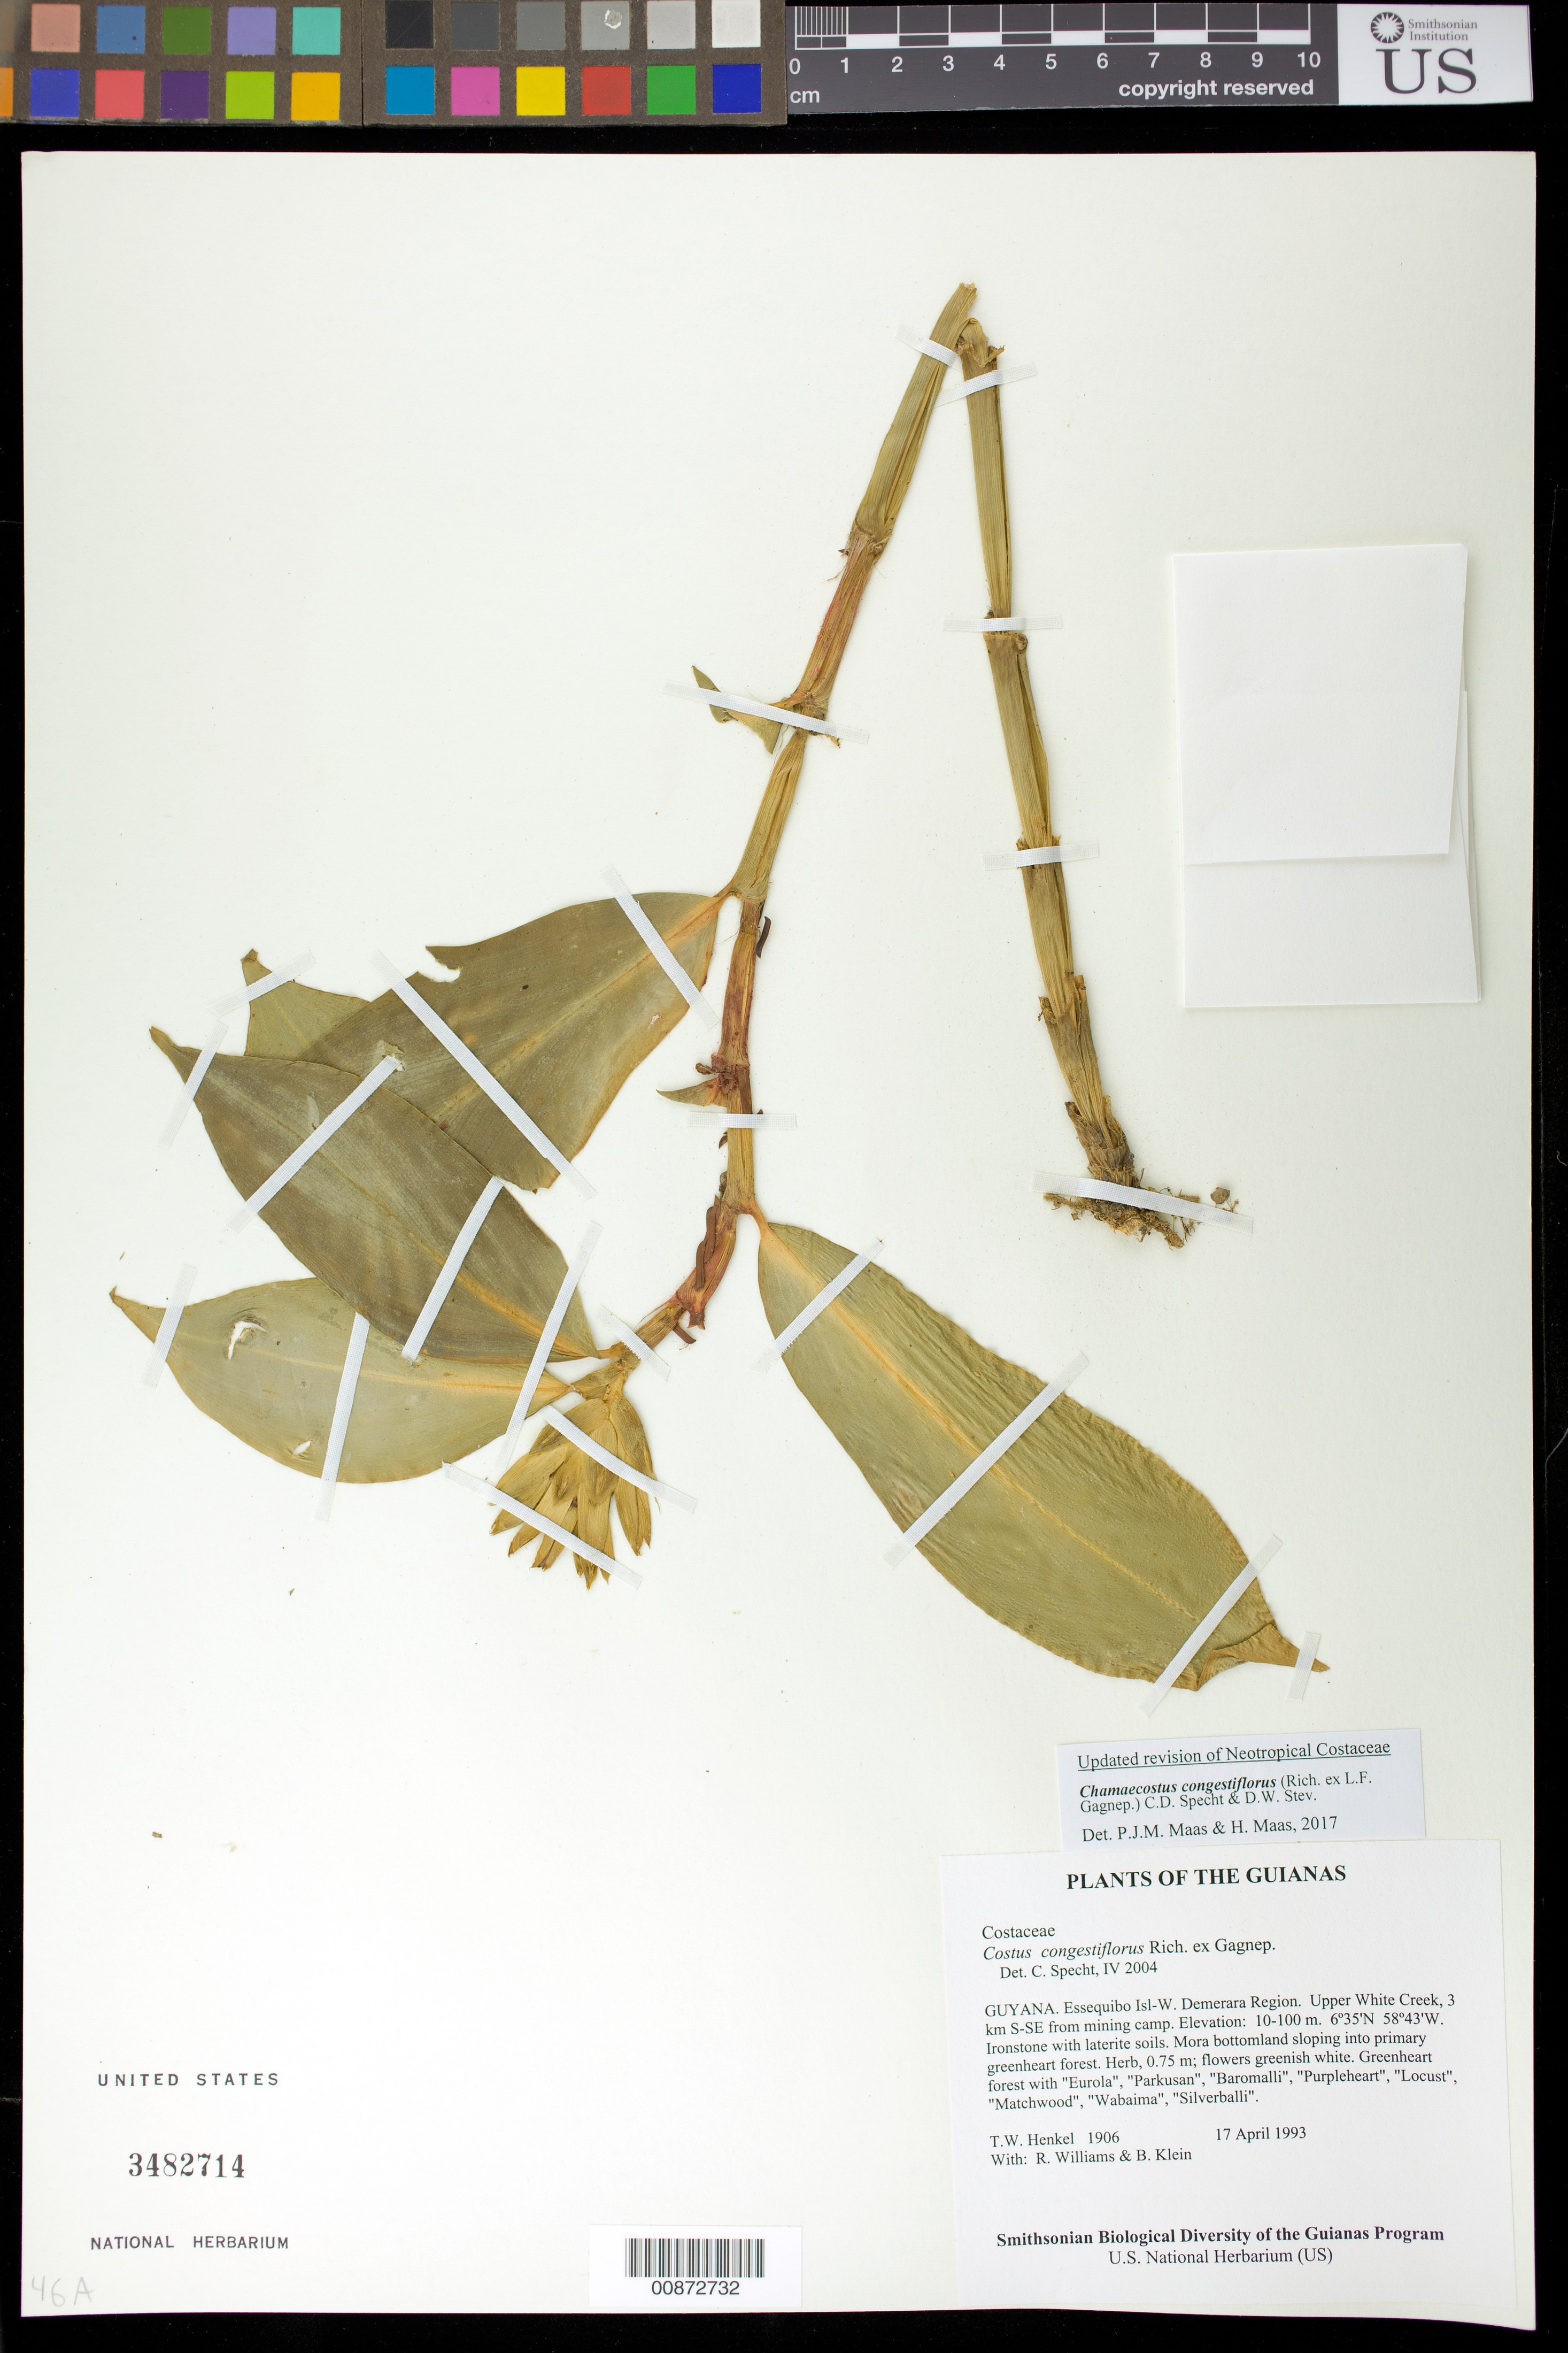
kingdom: Plantae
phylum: Tracheophyta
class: Liliopsida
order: Zingiberales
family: Costaceae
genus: Chamaecostus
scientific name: Chamaecostus congestiflorus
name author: (Rich. ex L.F. Gagnep.) C.D. Specht & D.W. Stev.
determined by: Maas, Paul J.; Maas, H.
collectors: T. Henkel, R. Williams & B. Klein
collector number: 1906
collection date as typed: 17 April 1993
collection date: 1993-04-17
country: Guyana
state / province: Essequibo Isl-W. Demerara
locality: Upper White Creek, 3 km S-SE from mining camp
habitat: Ironstone with laterite soils. Mora bottomland sloping into primary greenheart forest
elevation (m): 10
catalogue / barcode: US 3482714